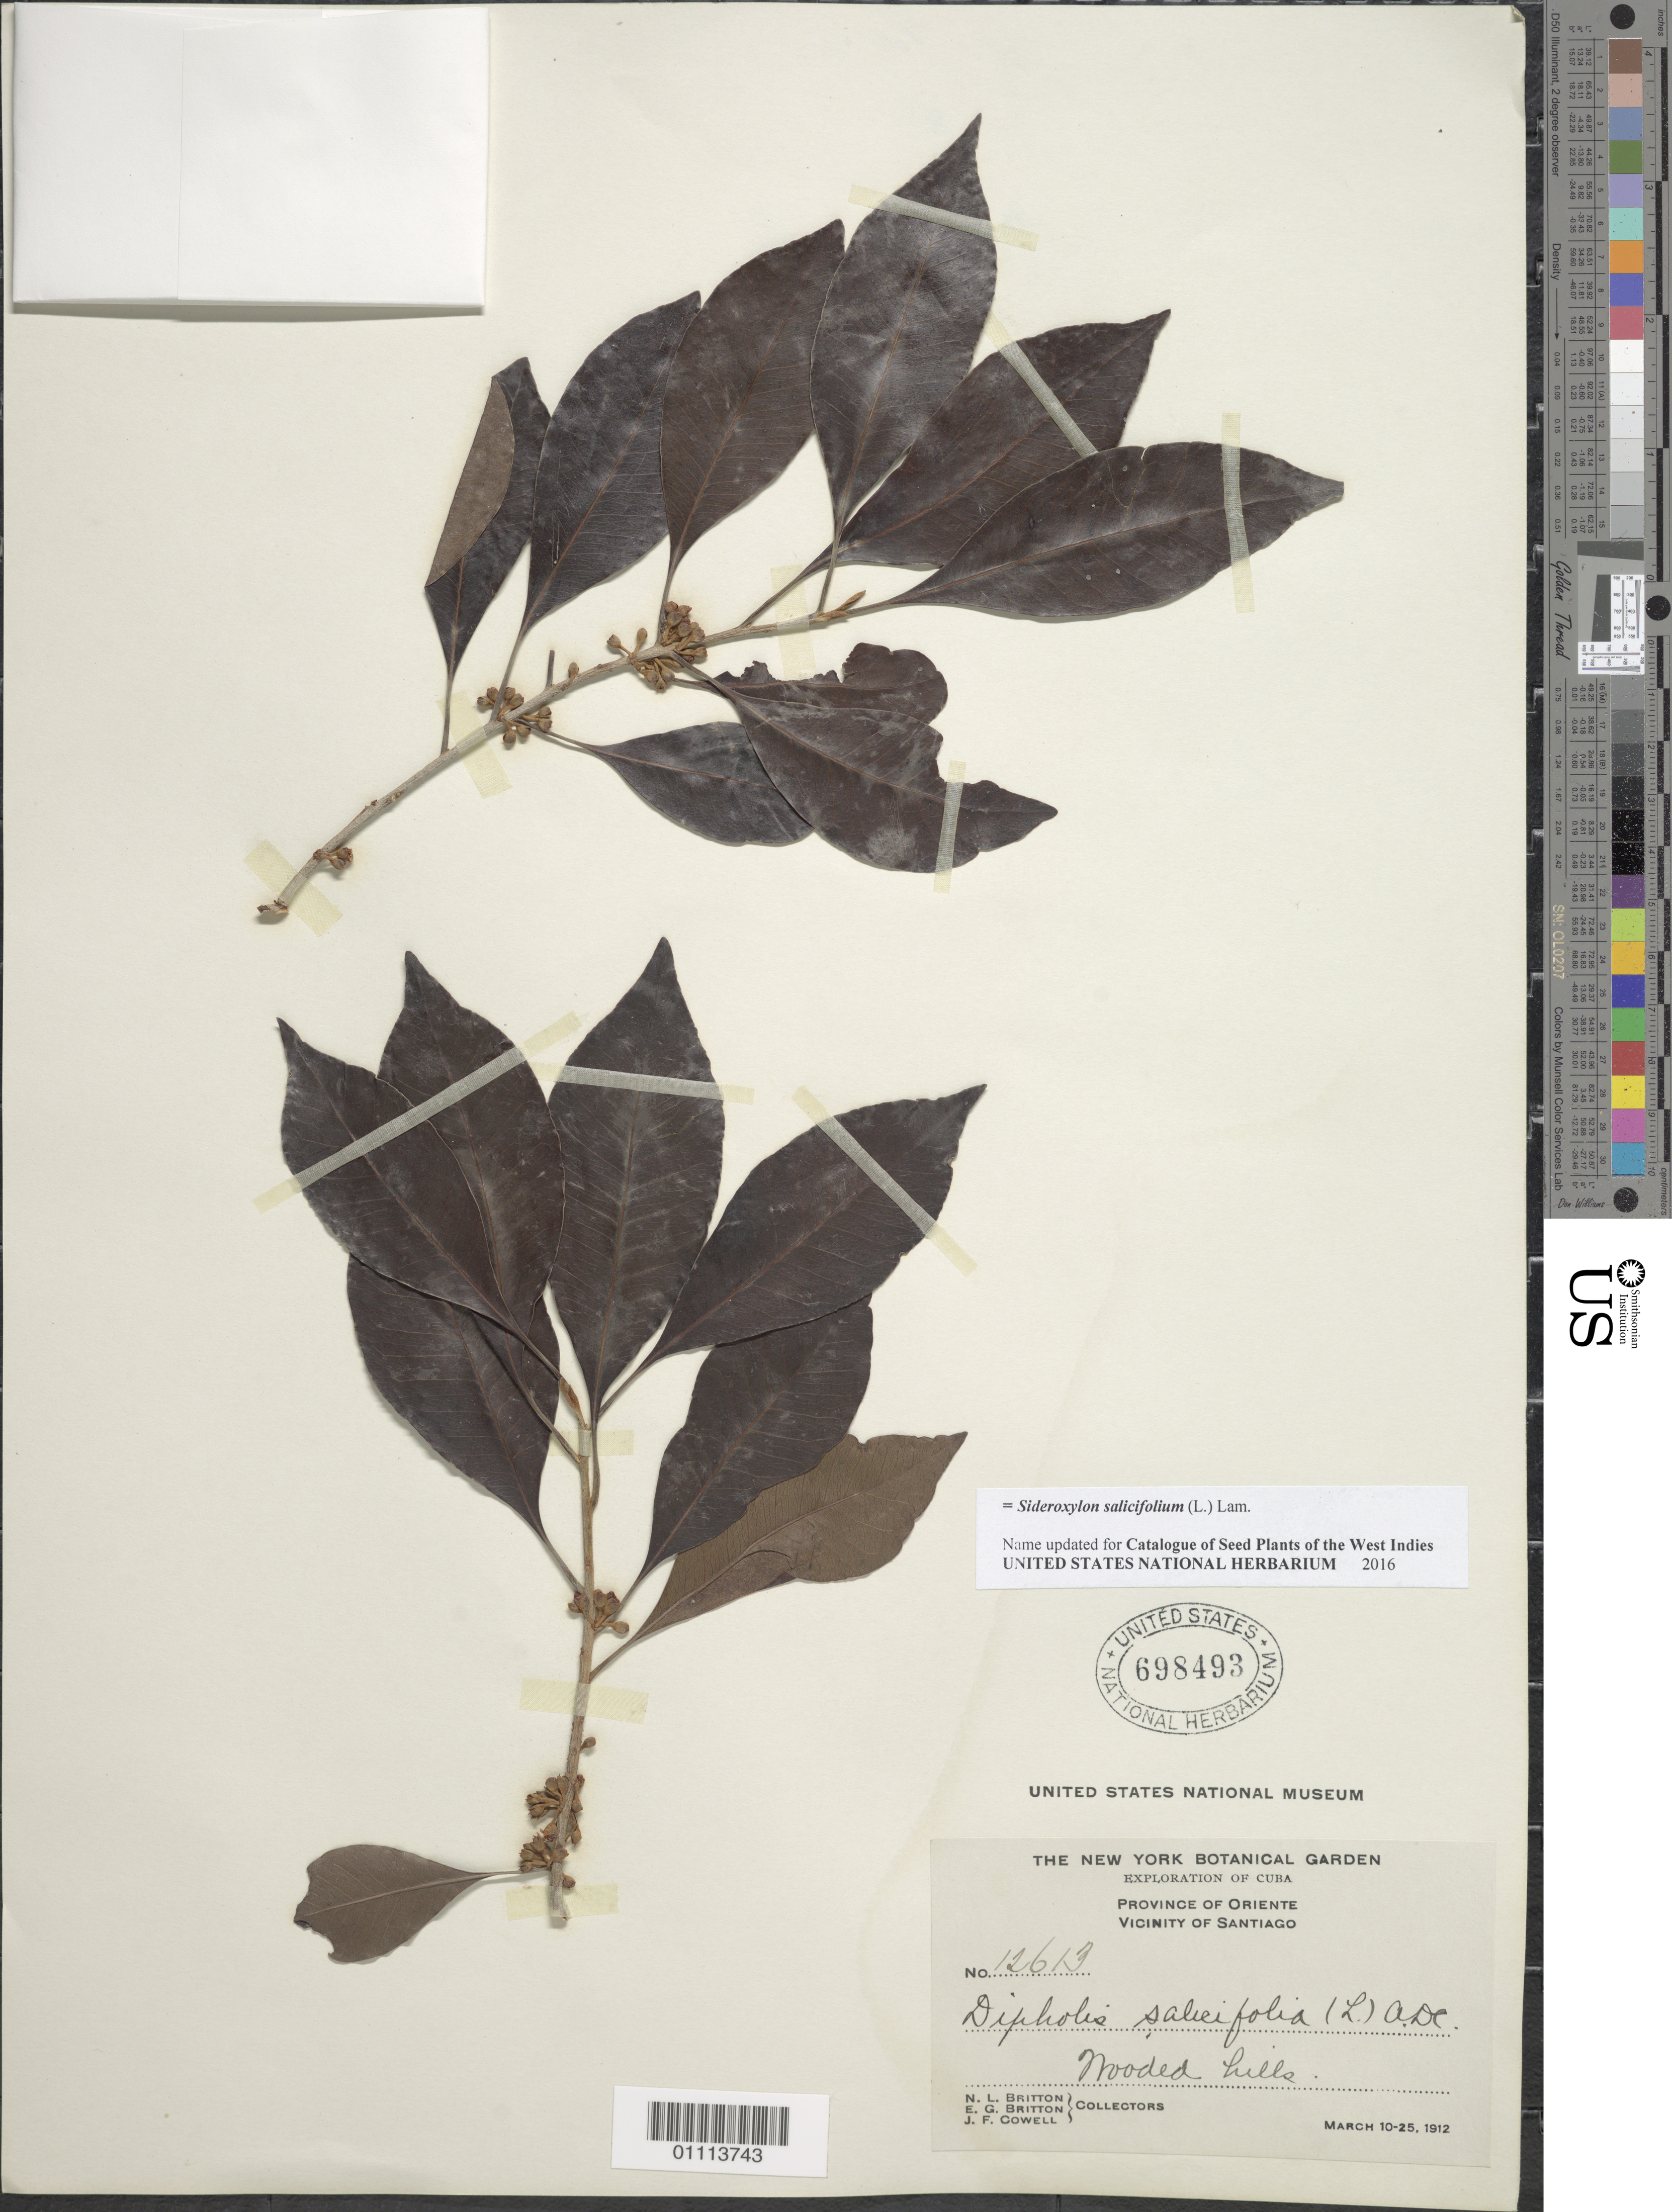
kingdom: Plantae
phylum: Tracheophyta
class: Magnoliopsida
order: Ericales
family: Sapotaceae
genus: Dipholis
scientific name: Dipholis salicifolia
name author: (L.) A. DC.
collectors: N. Britton, E. G. Britton & J. F. Cowell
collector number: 12613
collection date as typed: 10 Mar 1912 to 25 Mar 1912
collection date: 1912-03-10/1912-03-25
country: Cuba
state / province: Santiago de Cuba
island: Cuba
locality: Nooded Hills, Santiago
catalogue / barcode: US 698493